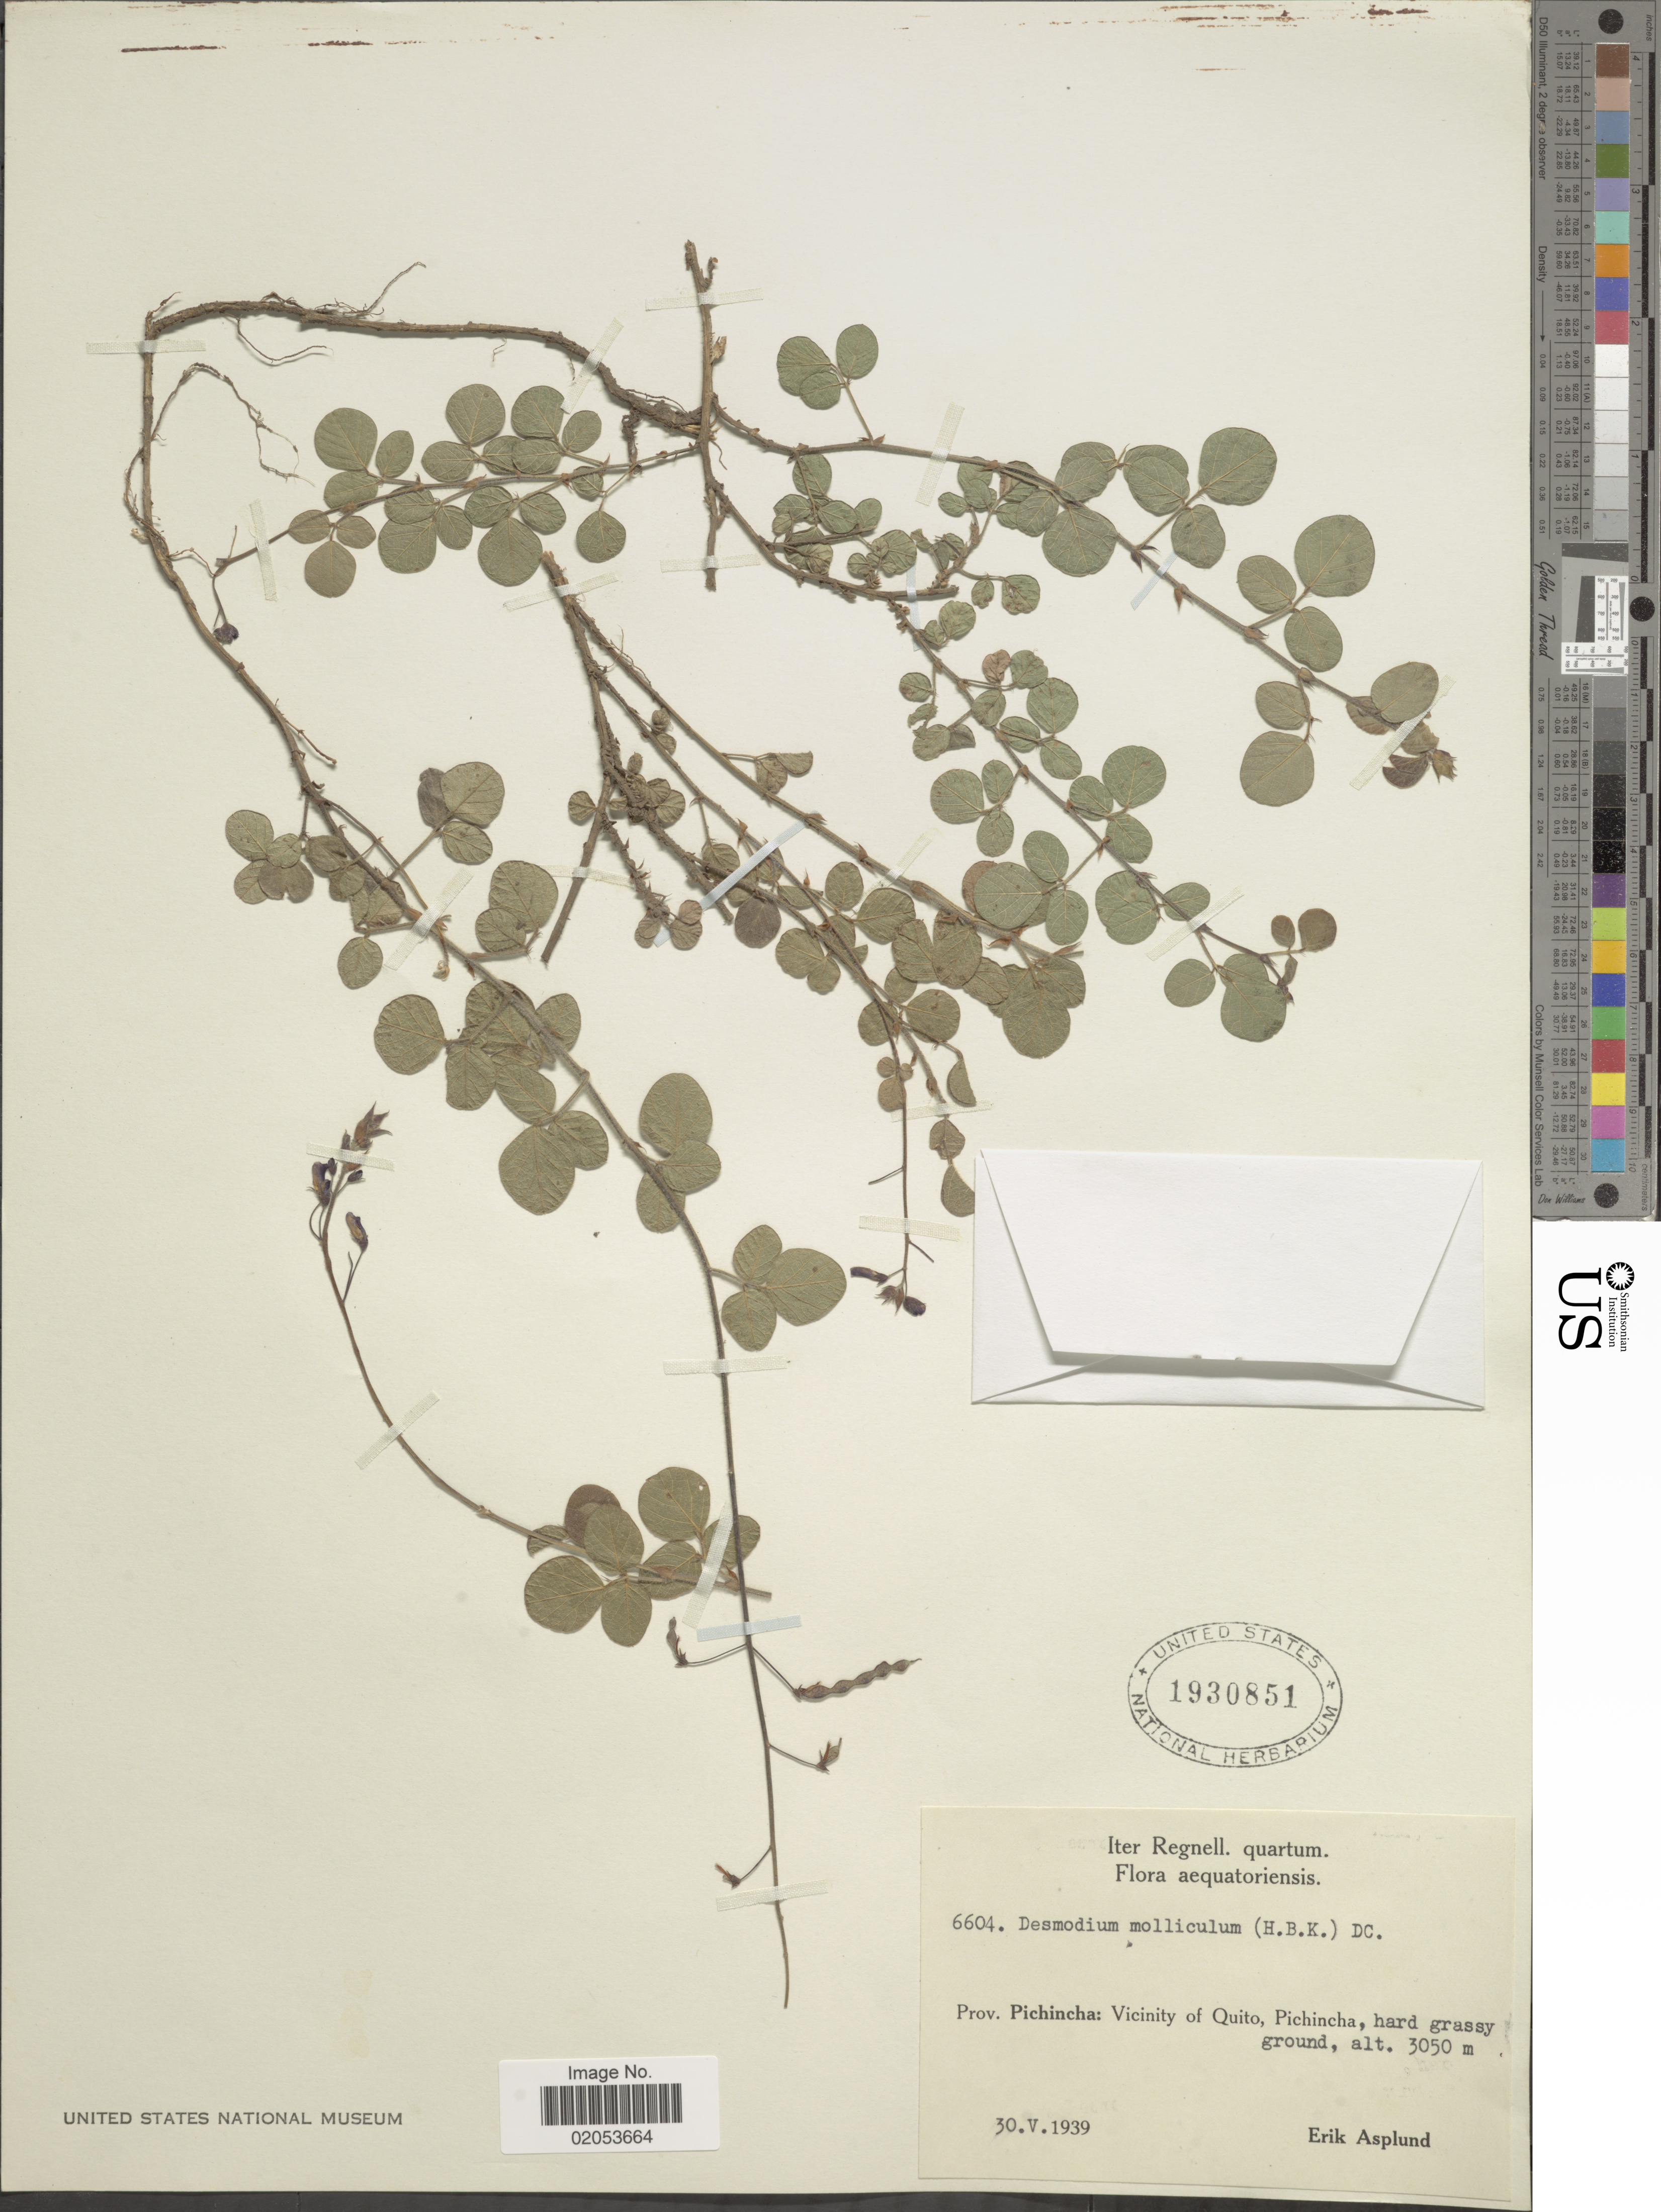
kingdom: Plantae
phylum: Tracheophyta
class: Magnoliopsida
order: Fabales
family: Fabaceae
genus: Desmodium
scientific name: Desmodium molliculum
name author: (Kunth) DC.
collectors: E. Asplund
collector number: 6604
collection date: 1939-05-30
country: Ecuador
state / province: Pichincha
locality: Vicinity of Quito, hard grassy ground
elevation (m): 3050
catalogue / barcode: US 1930851